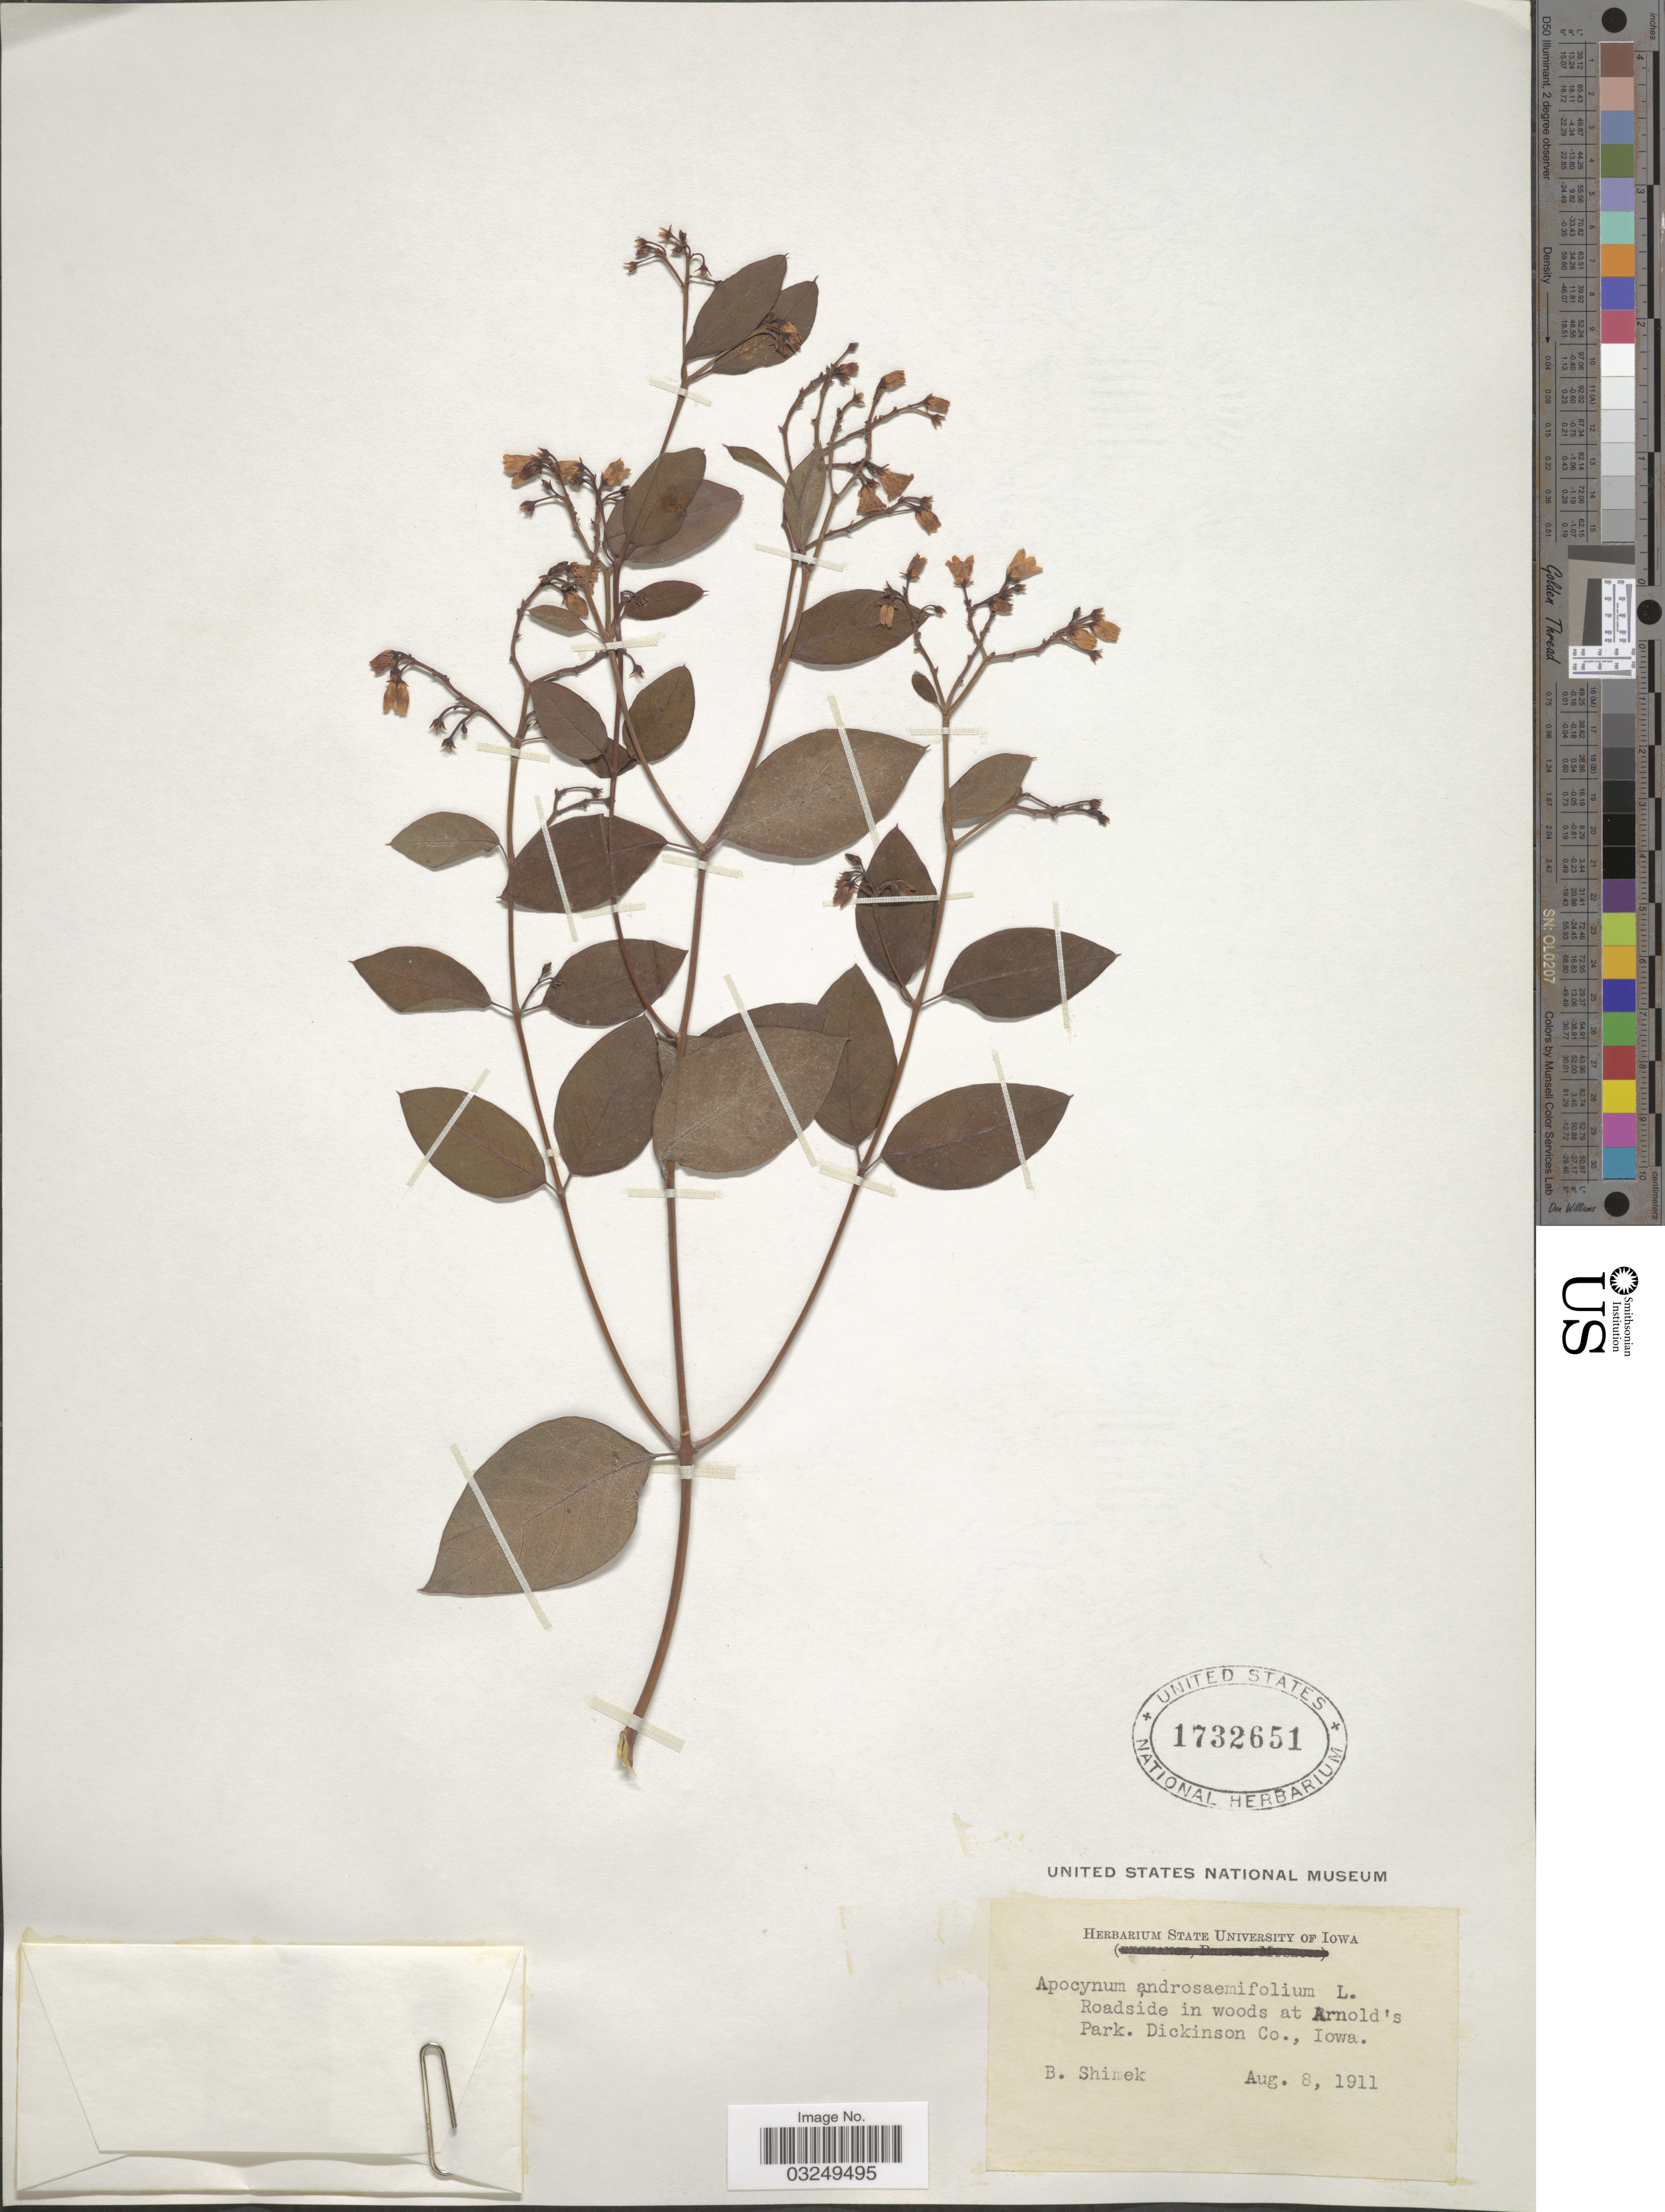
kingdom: Plantae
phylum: Tracheophyta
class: Magnoliopsida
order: Gentianales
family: Apocynaceae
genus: Apocynum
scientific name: Apocynum androsaemifolium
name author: L.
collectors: B. Shimek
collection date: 1911-08-08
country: United States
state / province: Iowa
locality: Roadside in woods at Arnold's Park. Dickinson Co.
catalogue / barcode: US 1732651